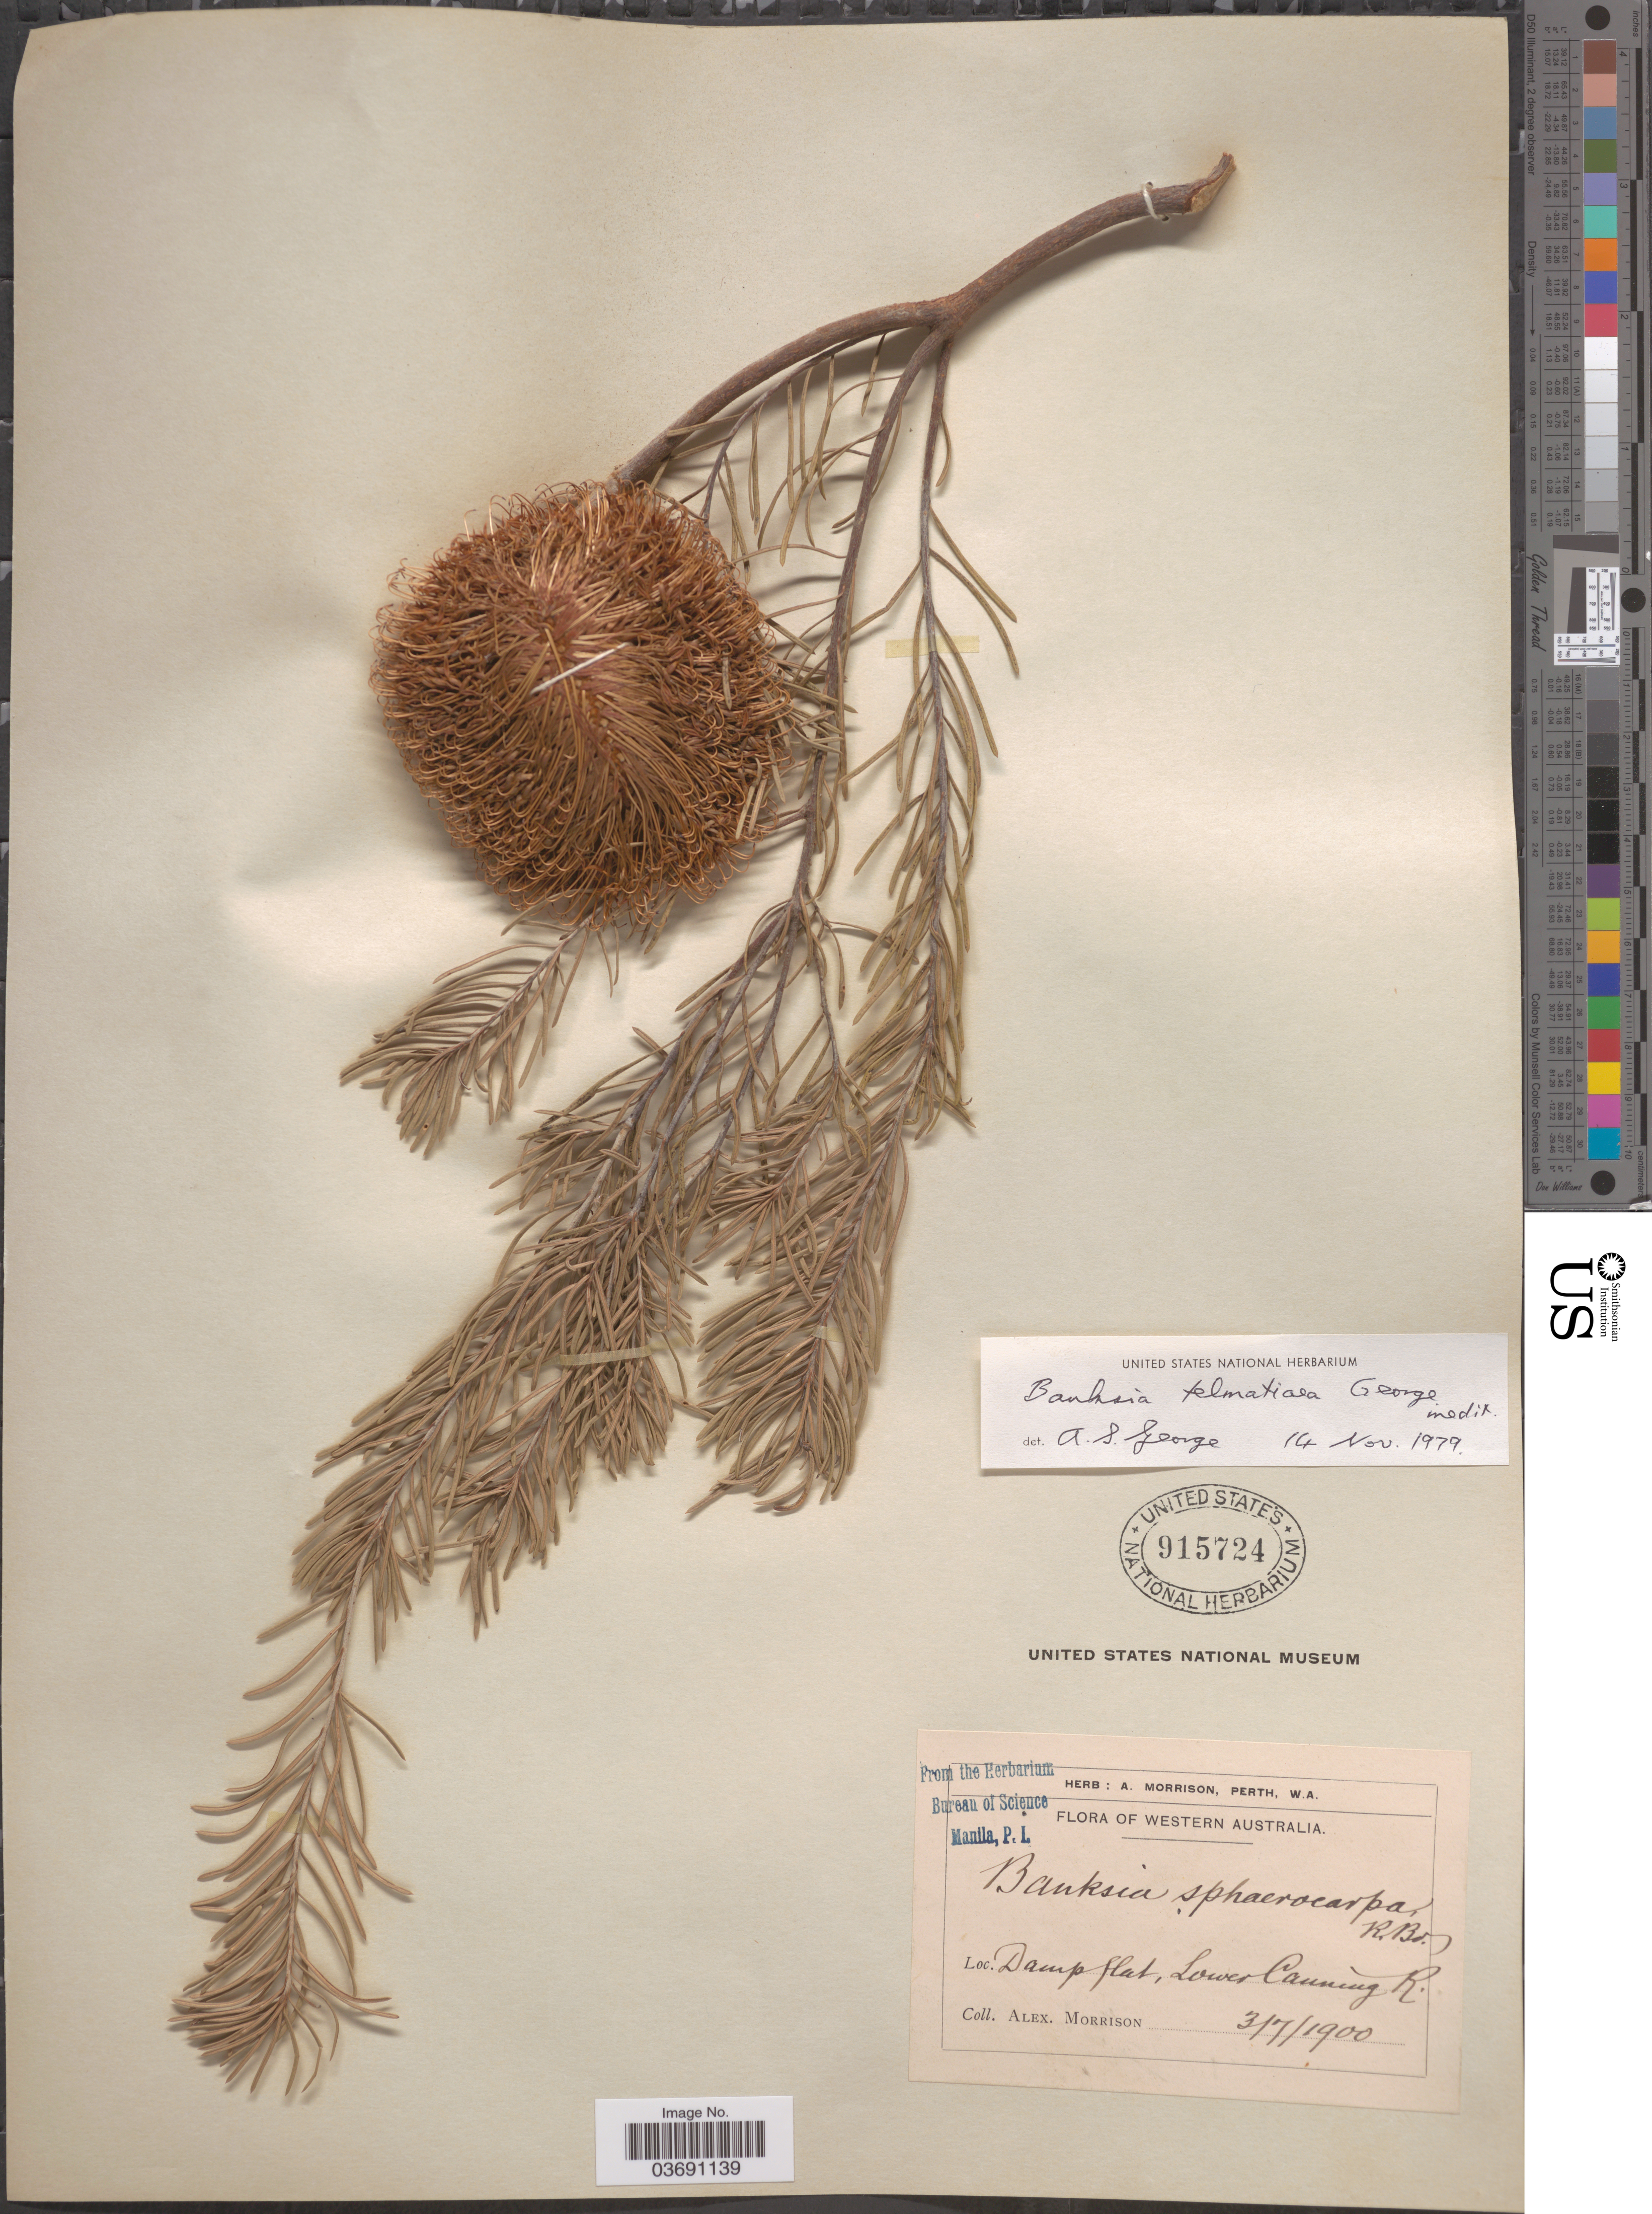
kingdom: Plantae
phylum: Tracheophyta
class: Magnoliopsida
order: Proteales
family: Proteaceae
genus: Banksia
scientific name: Banksia telmatiaea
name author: A.S. George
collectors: A. Morrison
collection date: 1900-07-03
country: Australia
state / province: Western Australia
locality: Damp flat, Lower Canning R.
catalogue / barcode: US 915724